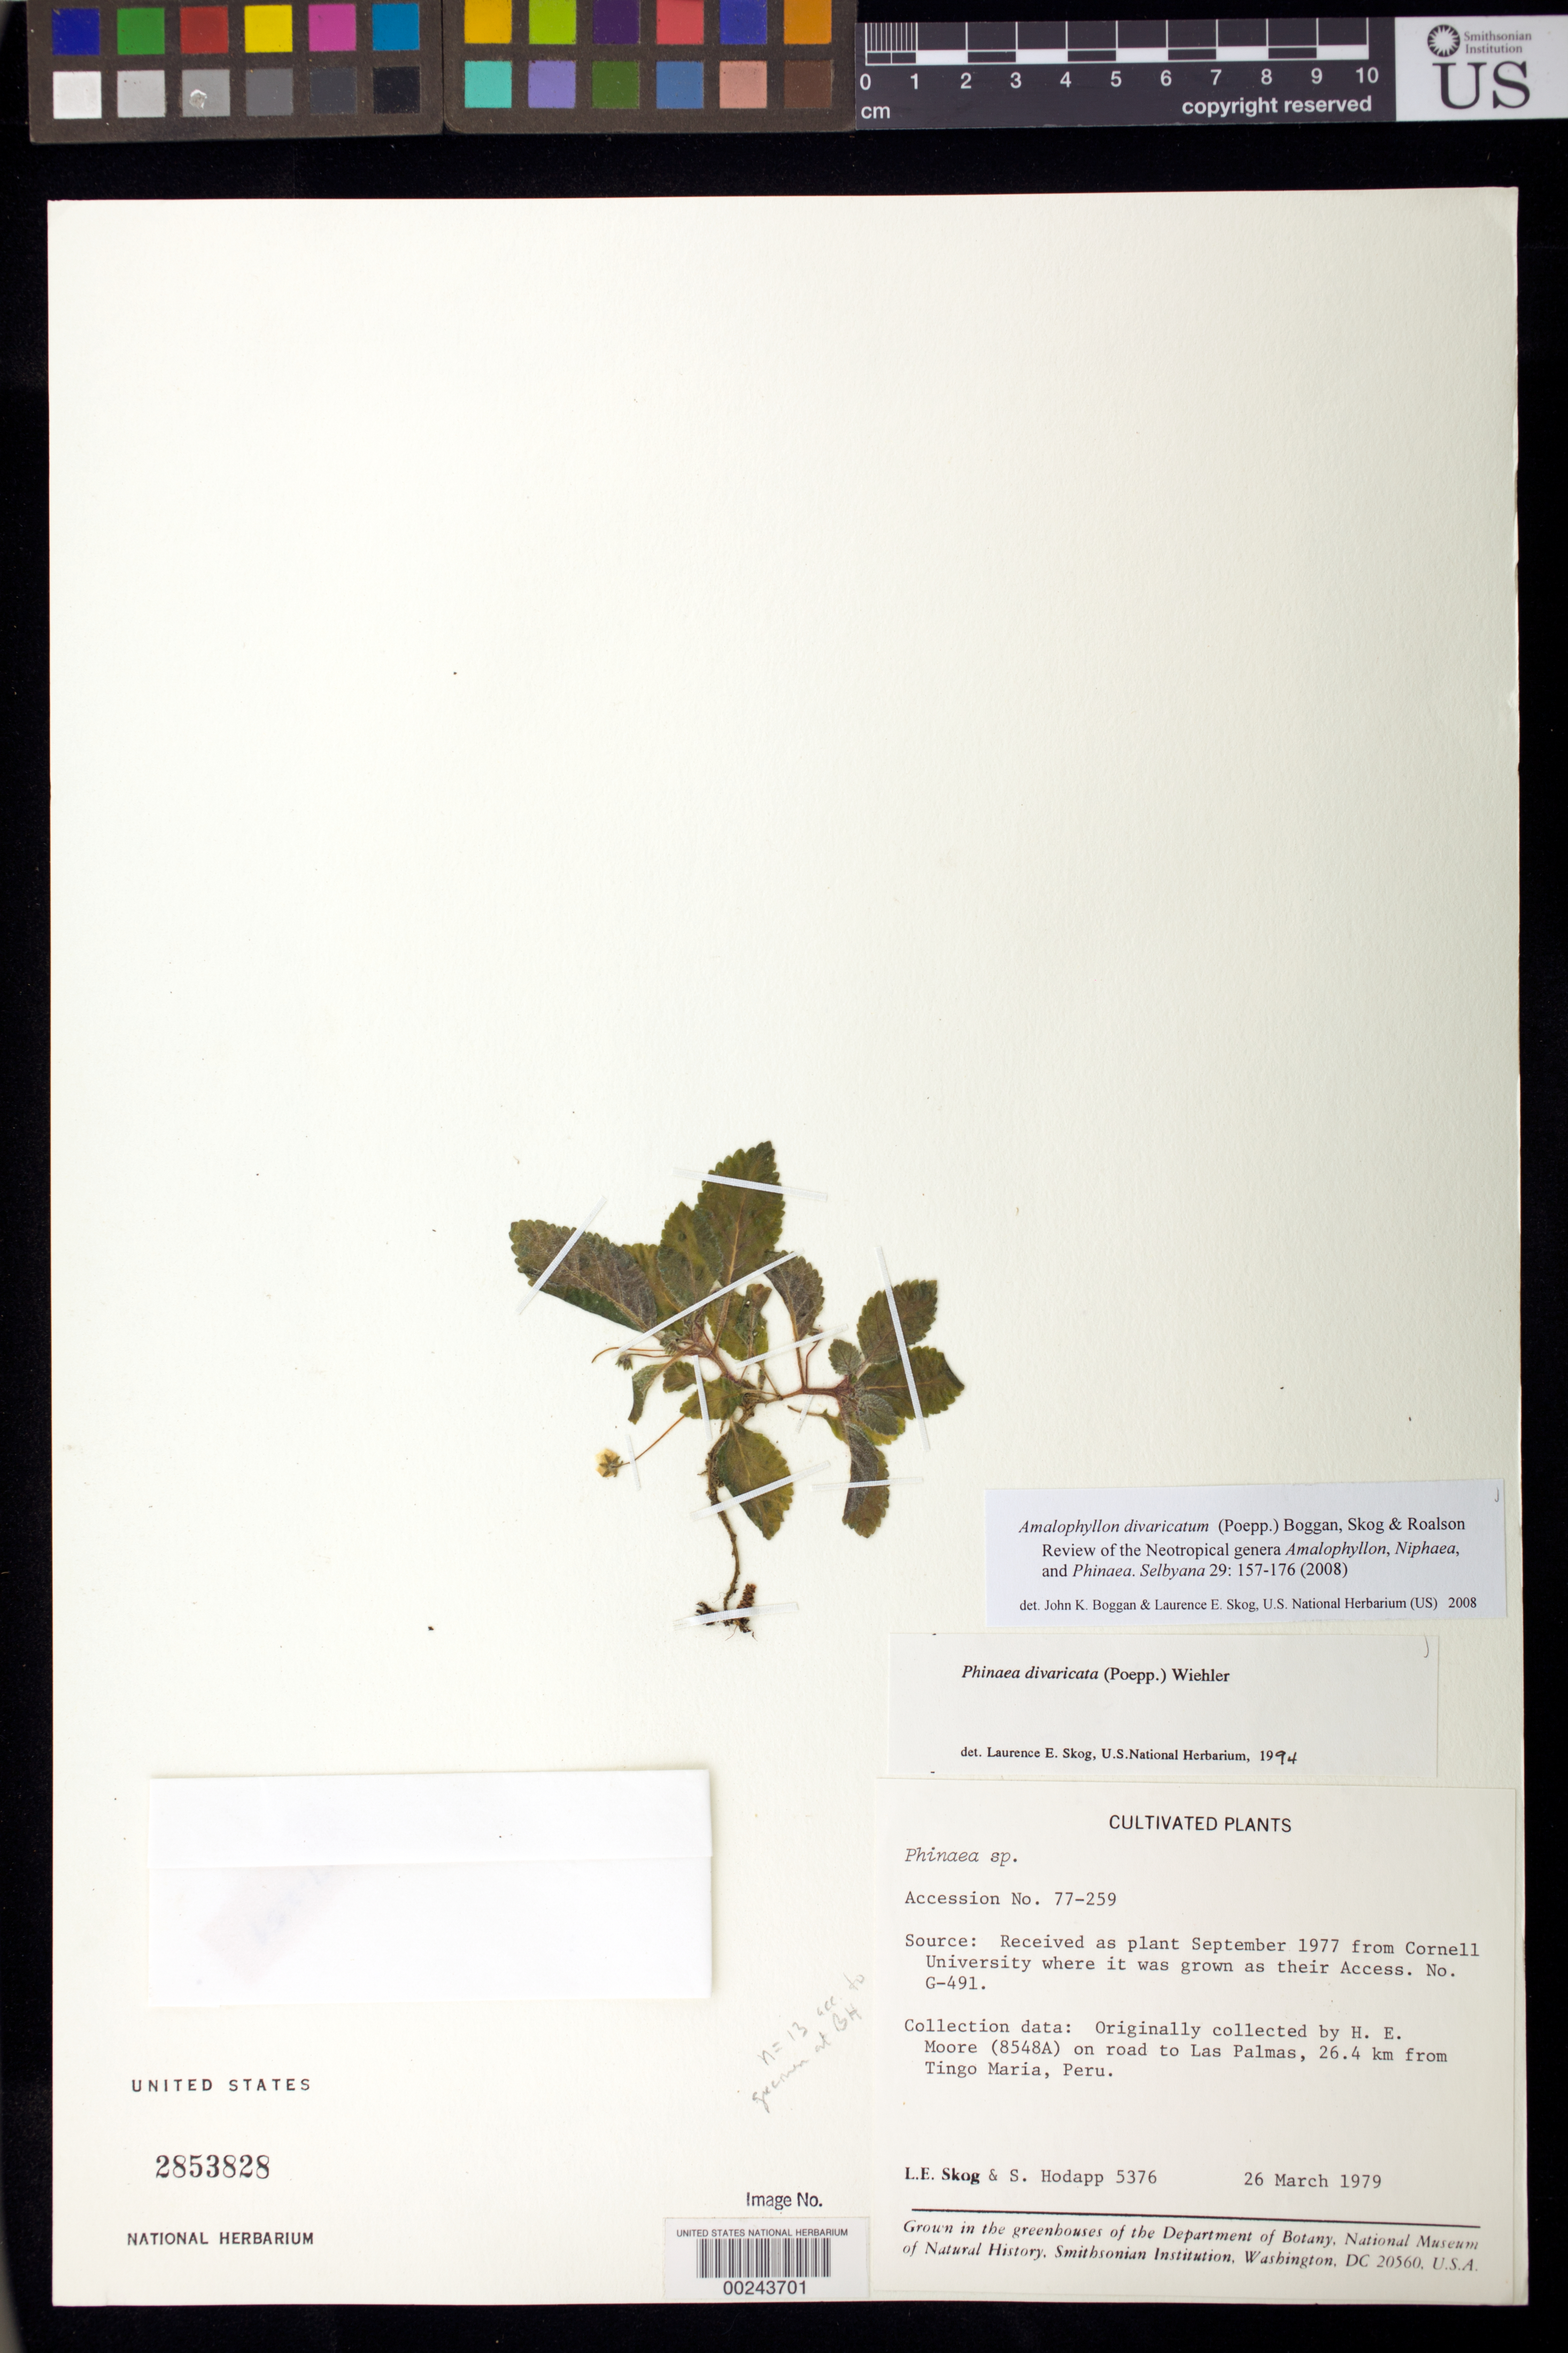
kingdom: Plantae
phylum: Tracheophyta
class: Magnoliopsida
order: Lamiales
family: Gesneriaceae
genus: Amalophyllon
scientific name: Amalophyllon divaricatum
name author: (Poepp.) Boggan et al.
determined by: Boggan, J. K.; Skog, L. E.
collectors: L. E. Skog & S. Hodapp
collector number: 5376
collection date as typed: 26 Mar 1979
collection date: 1979-03-26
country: Peru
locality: Grown in the greenhouses of the Dept. of Botany, National Museum of Natural History, Smithsonian Institution, Washington, DC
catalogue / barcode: US 2853828